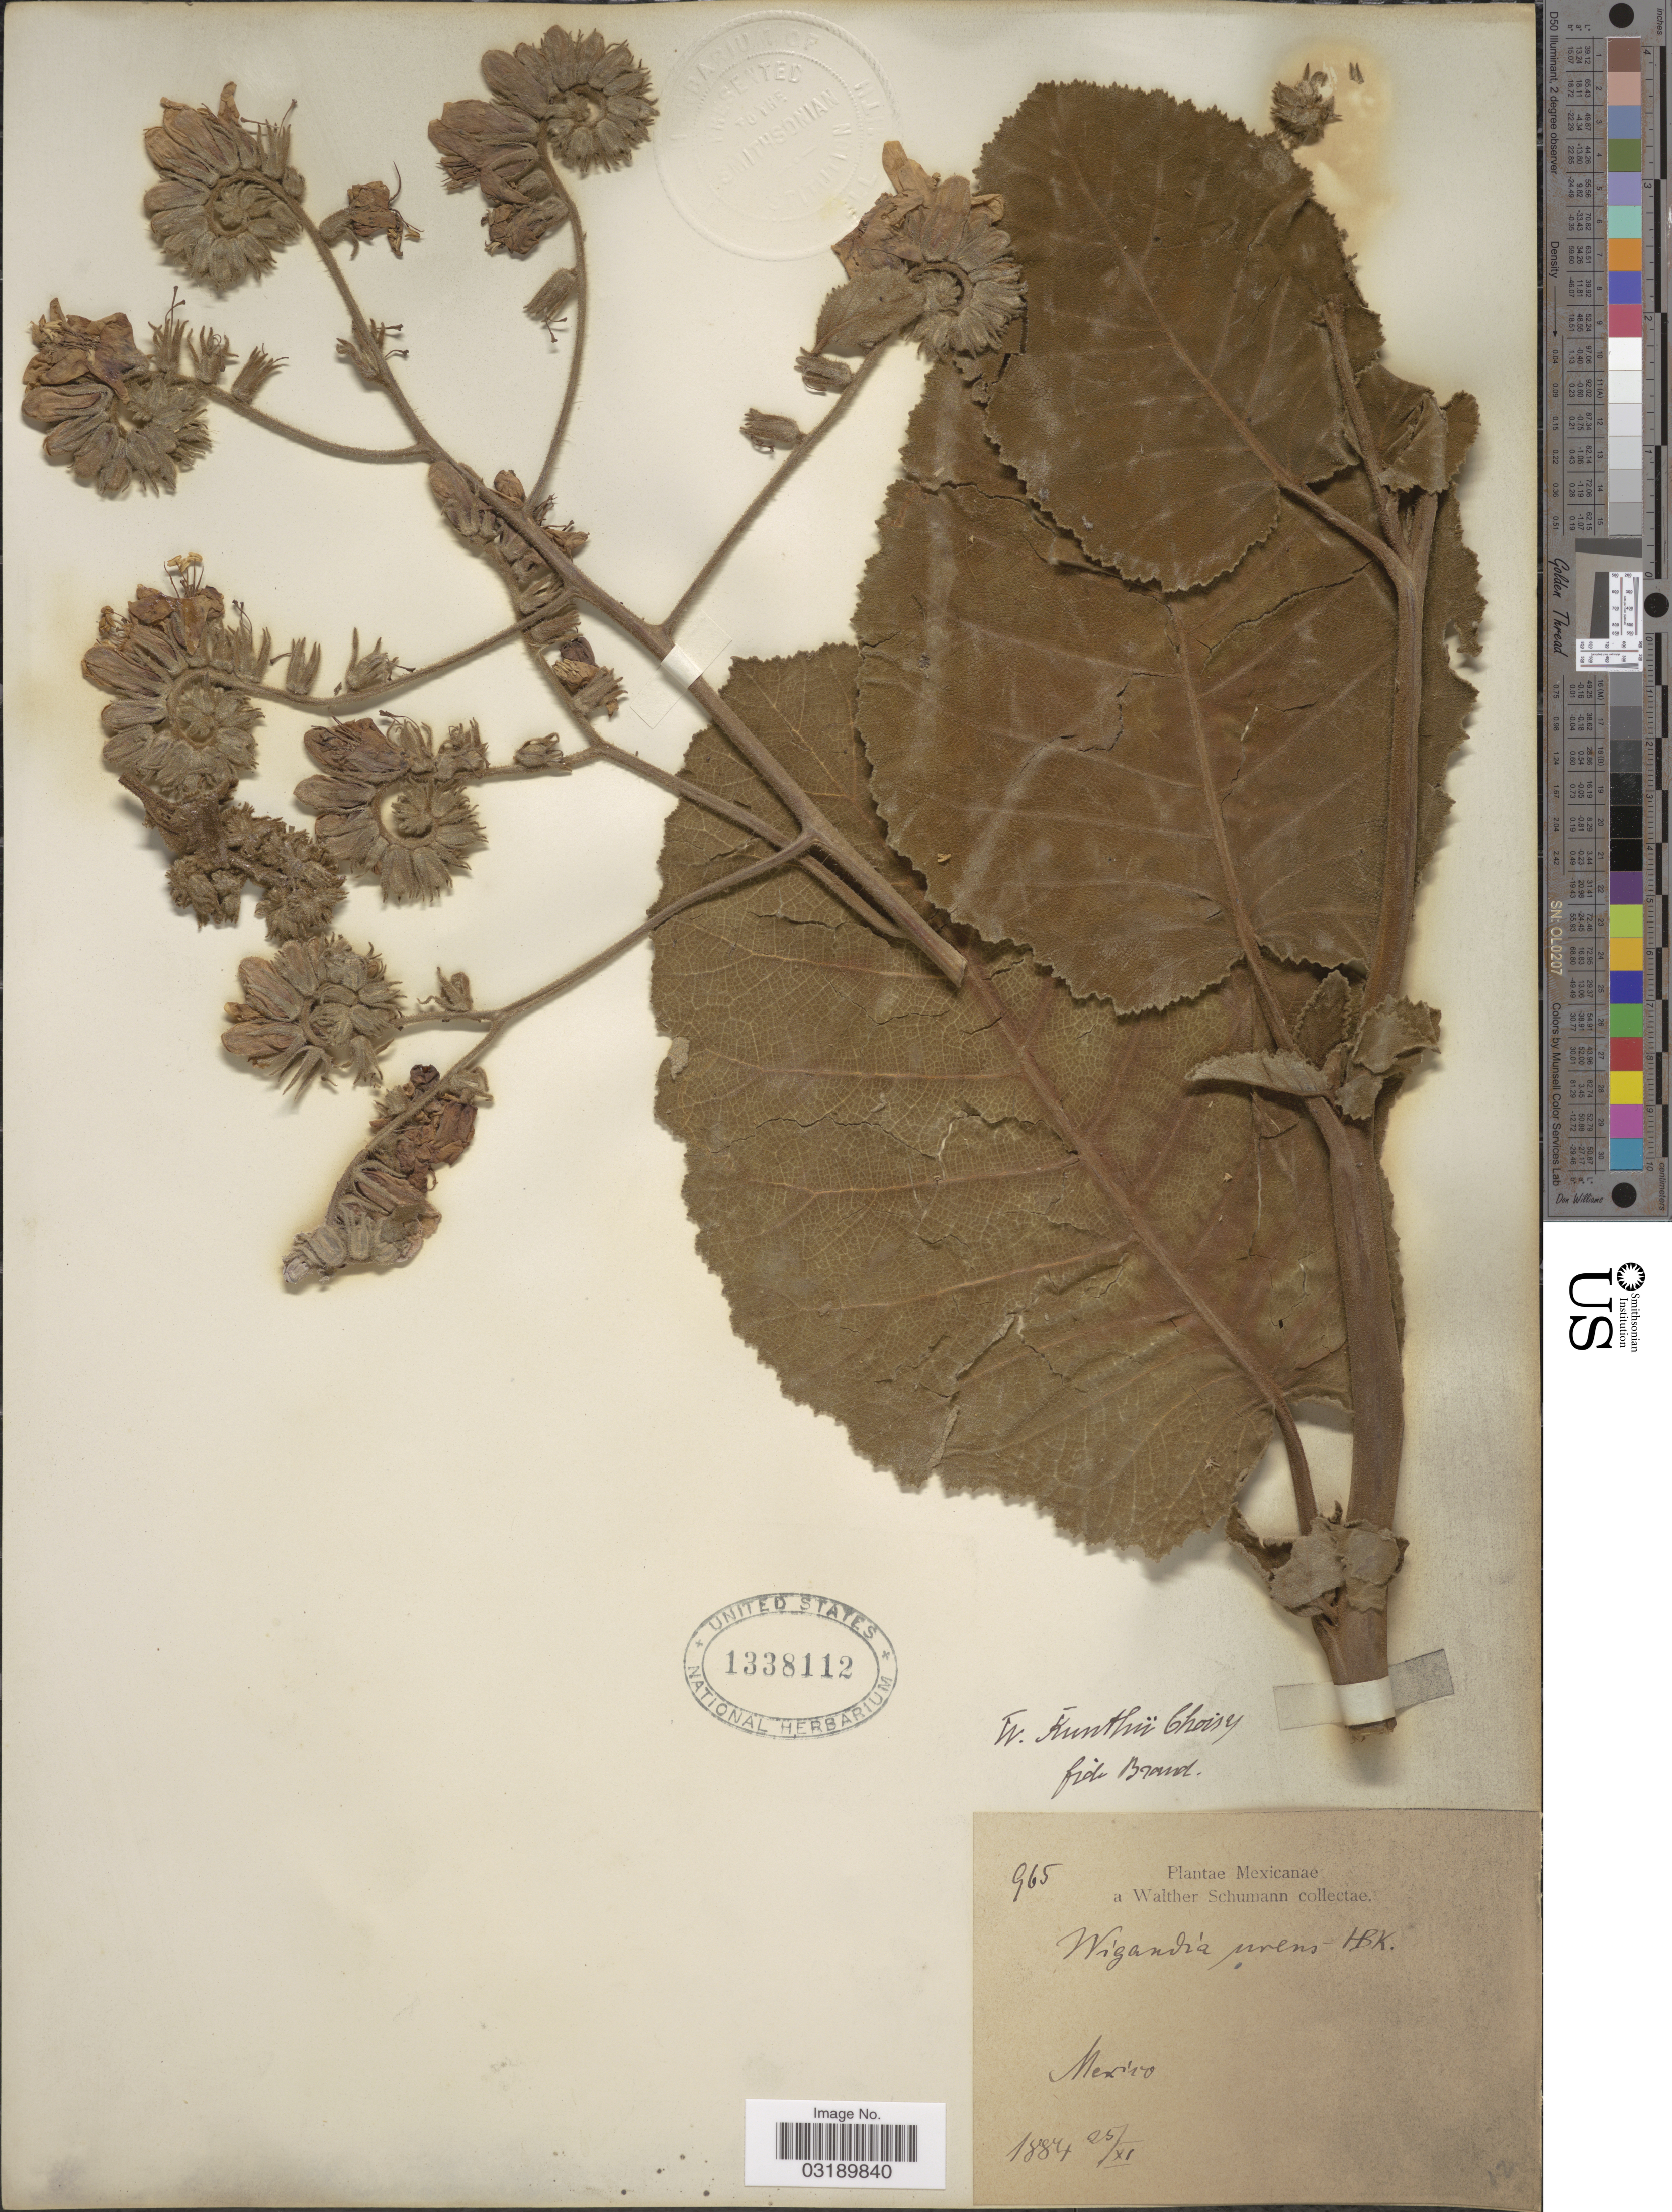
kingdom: Plantae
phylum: Tracheophyta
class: Magnoliopsida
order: Boraginales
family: Namaceae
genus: Wigandia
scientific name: Wigandia caracasana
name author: Kunth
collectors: W. Schumann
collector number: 965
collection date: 1884-11-25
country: Mexico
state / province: México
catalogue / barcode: US 1338112